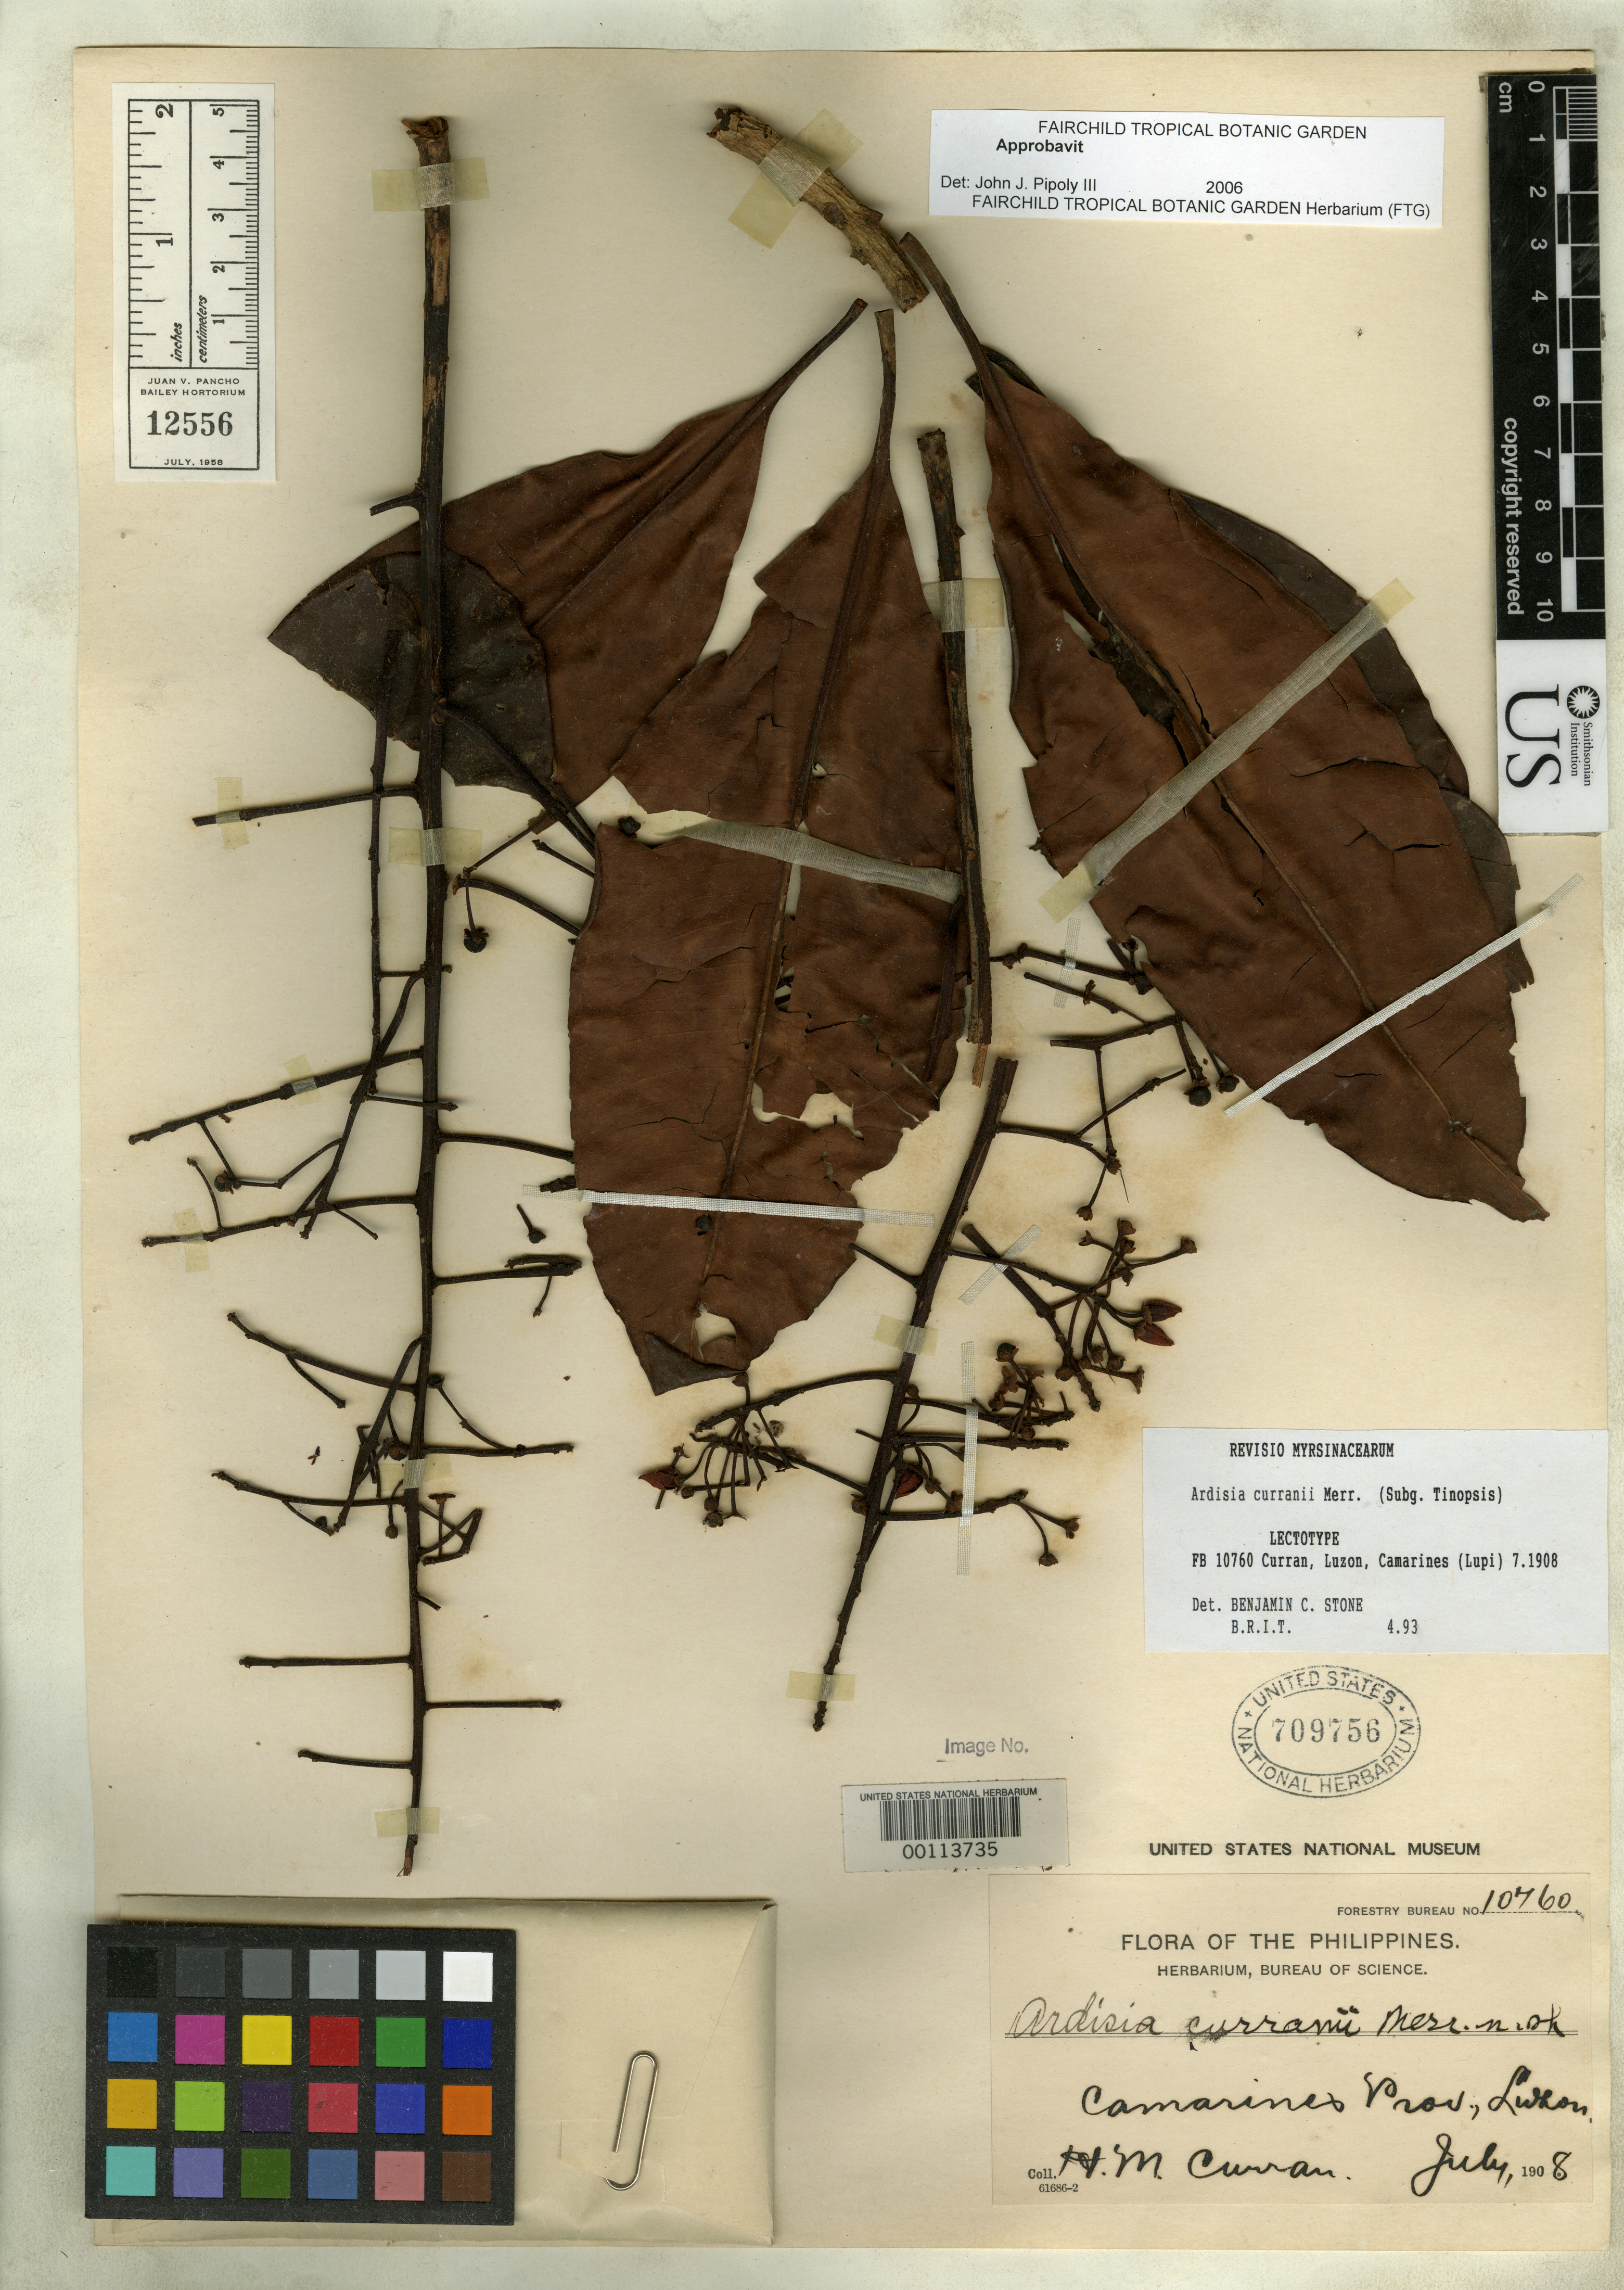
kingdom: Plantae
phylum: Tracheophyta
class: Magnoliopsida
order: Ericales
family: Primulaceae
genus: Ardisia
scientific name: Ardisia curranii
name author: Merr.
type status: Isotype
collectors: H. M. Curran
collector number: For. Bur. 10760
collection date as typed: Jul 1908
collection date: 1908-07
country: Philippines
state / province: Bicol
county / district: Camarines Norte / Camarines Sur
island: Luzon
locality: Near Lupi.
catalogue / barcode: US 709756